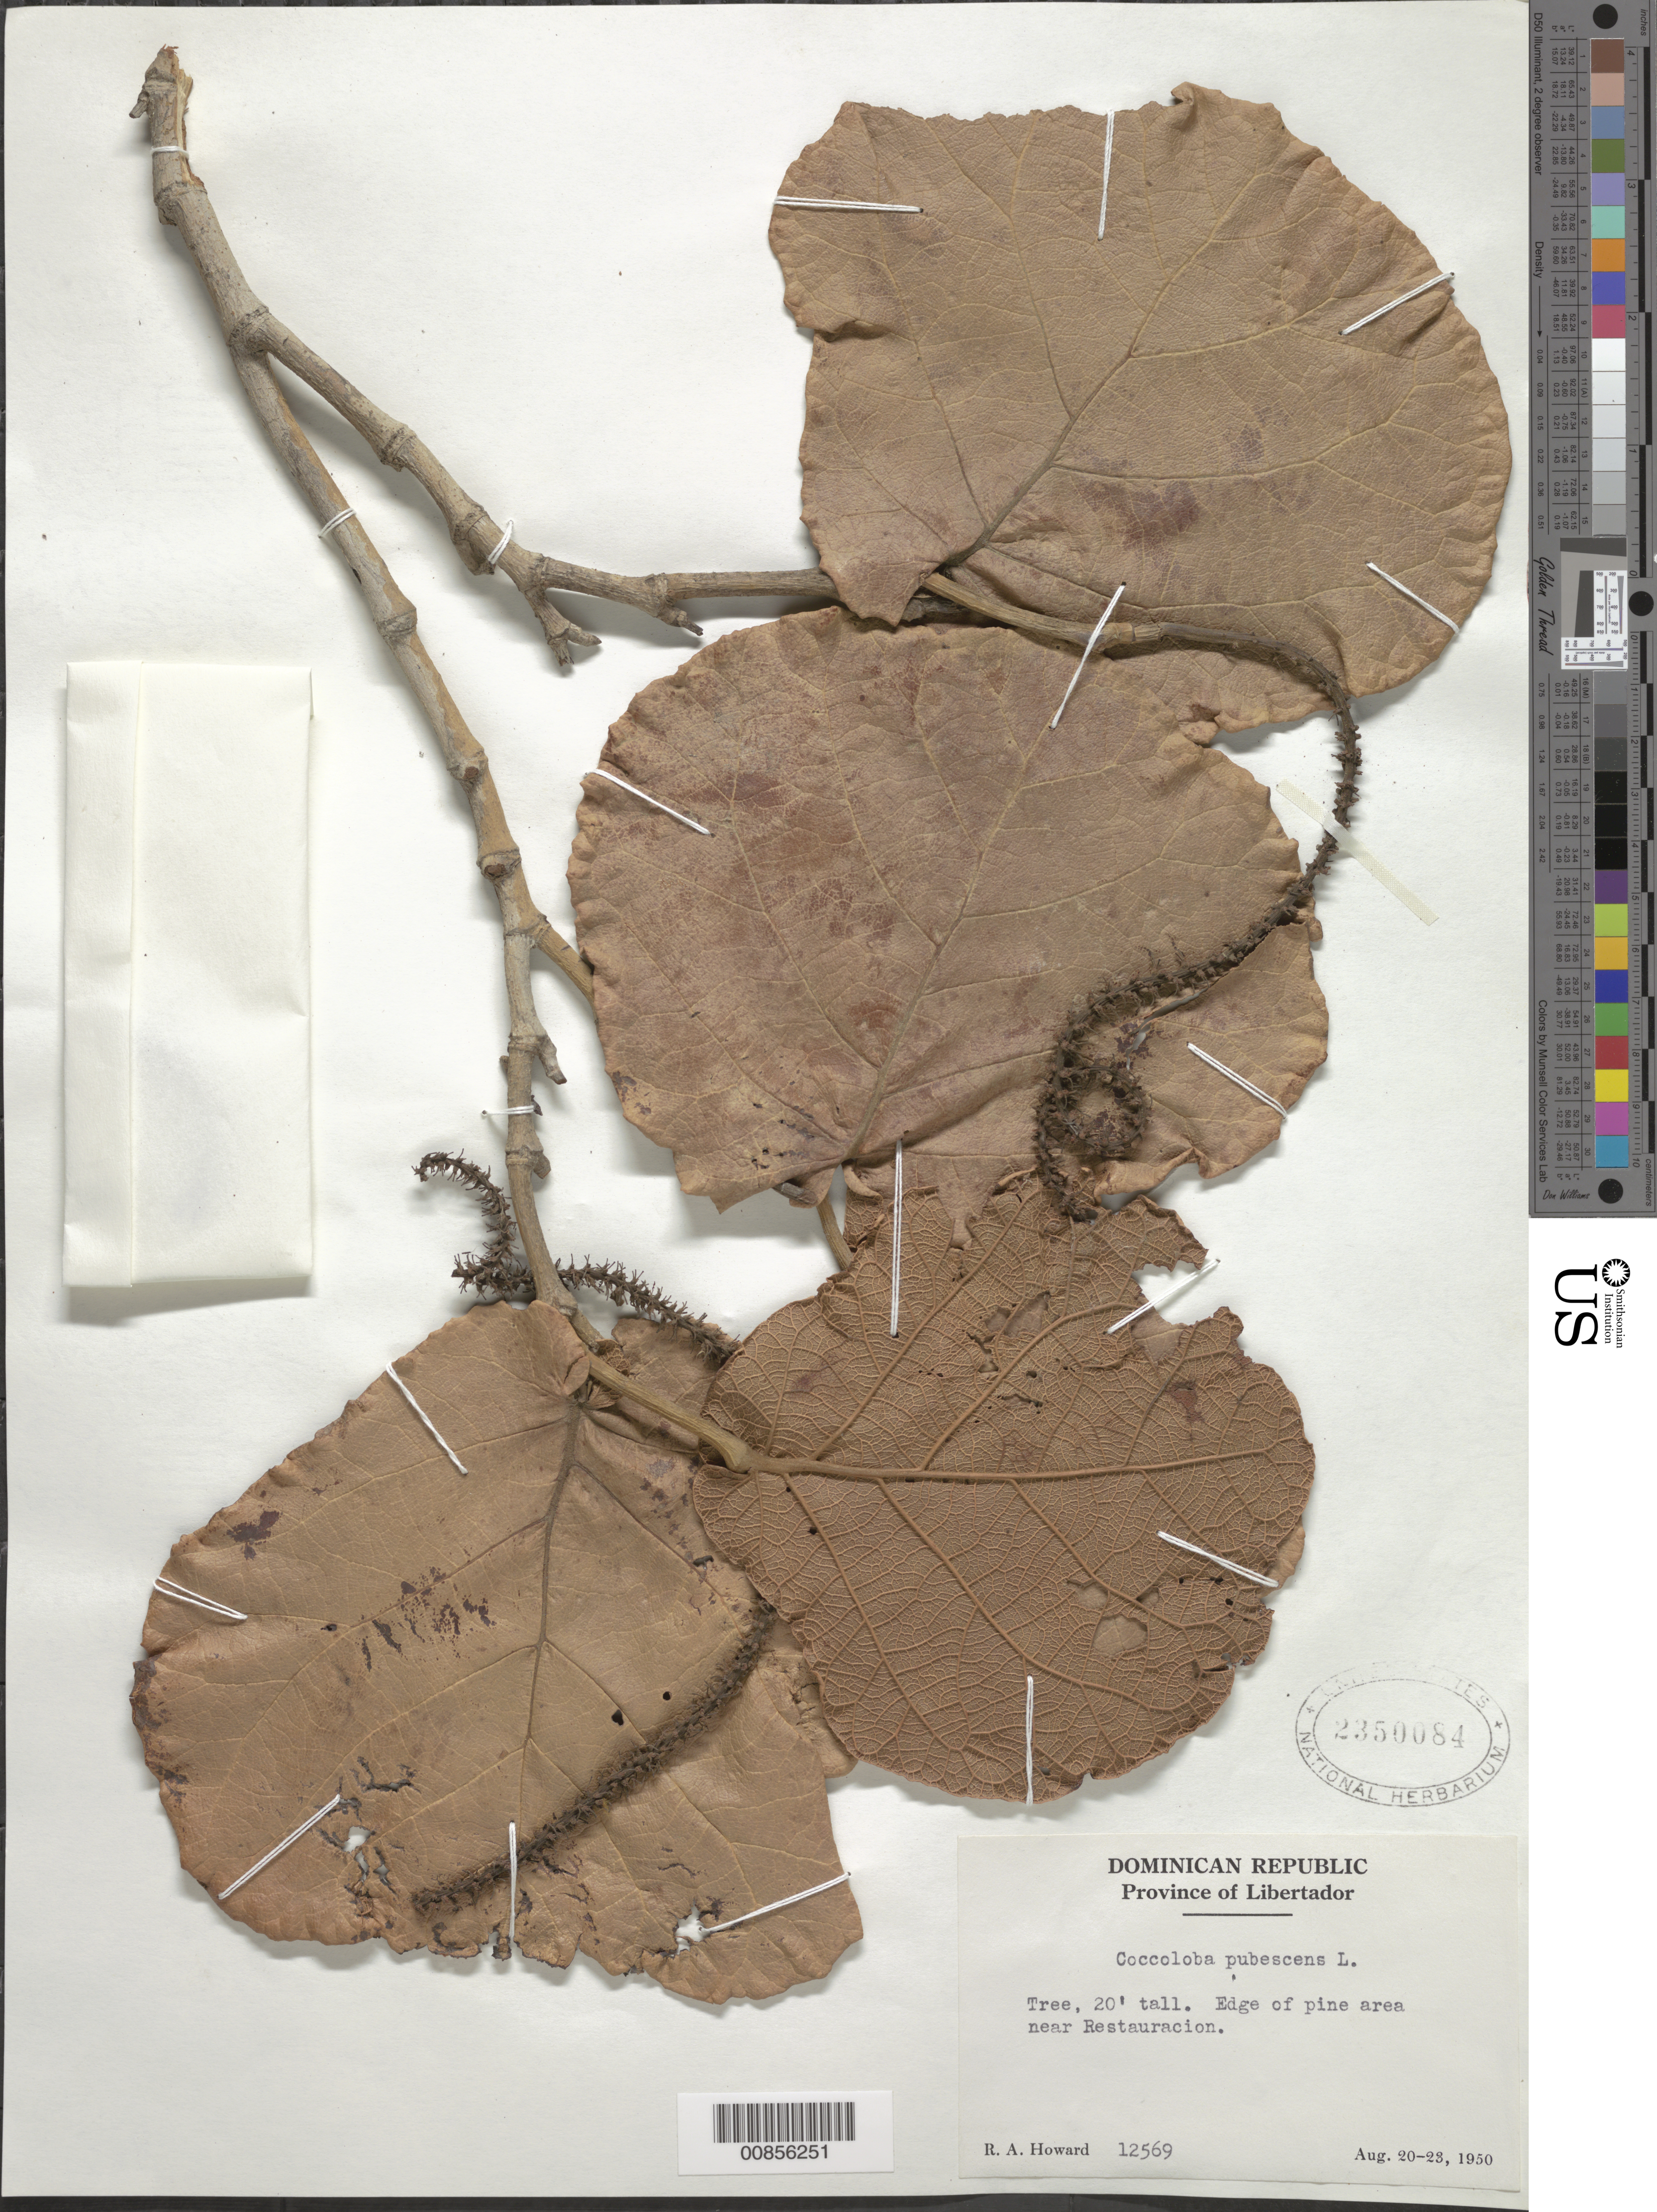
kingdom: Plantae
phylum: Tracheophyta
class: Magnoliopsida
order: Caryophyllales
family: Polygonaceae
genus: Coccoloba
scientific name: Coccoloba pubescens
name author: L.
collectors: R. A. Howard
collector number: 12569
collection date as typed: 20 Aug 1950 to 23 Aug 1950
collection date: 1950-08-20/1950-08-23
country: Dominican Republic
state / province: Dajabon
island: Hispaniola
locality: Province of Libertador (obsolete). Near Restauración.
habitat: Edge of pine area.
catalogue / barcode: US 2350084